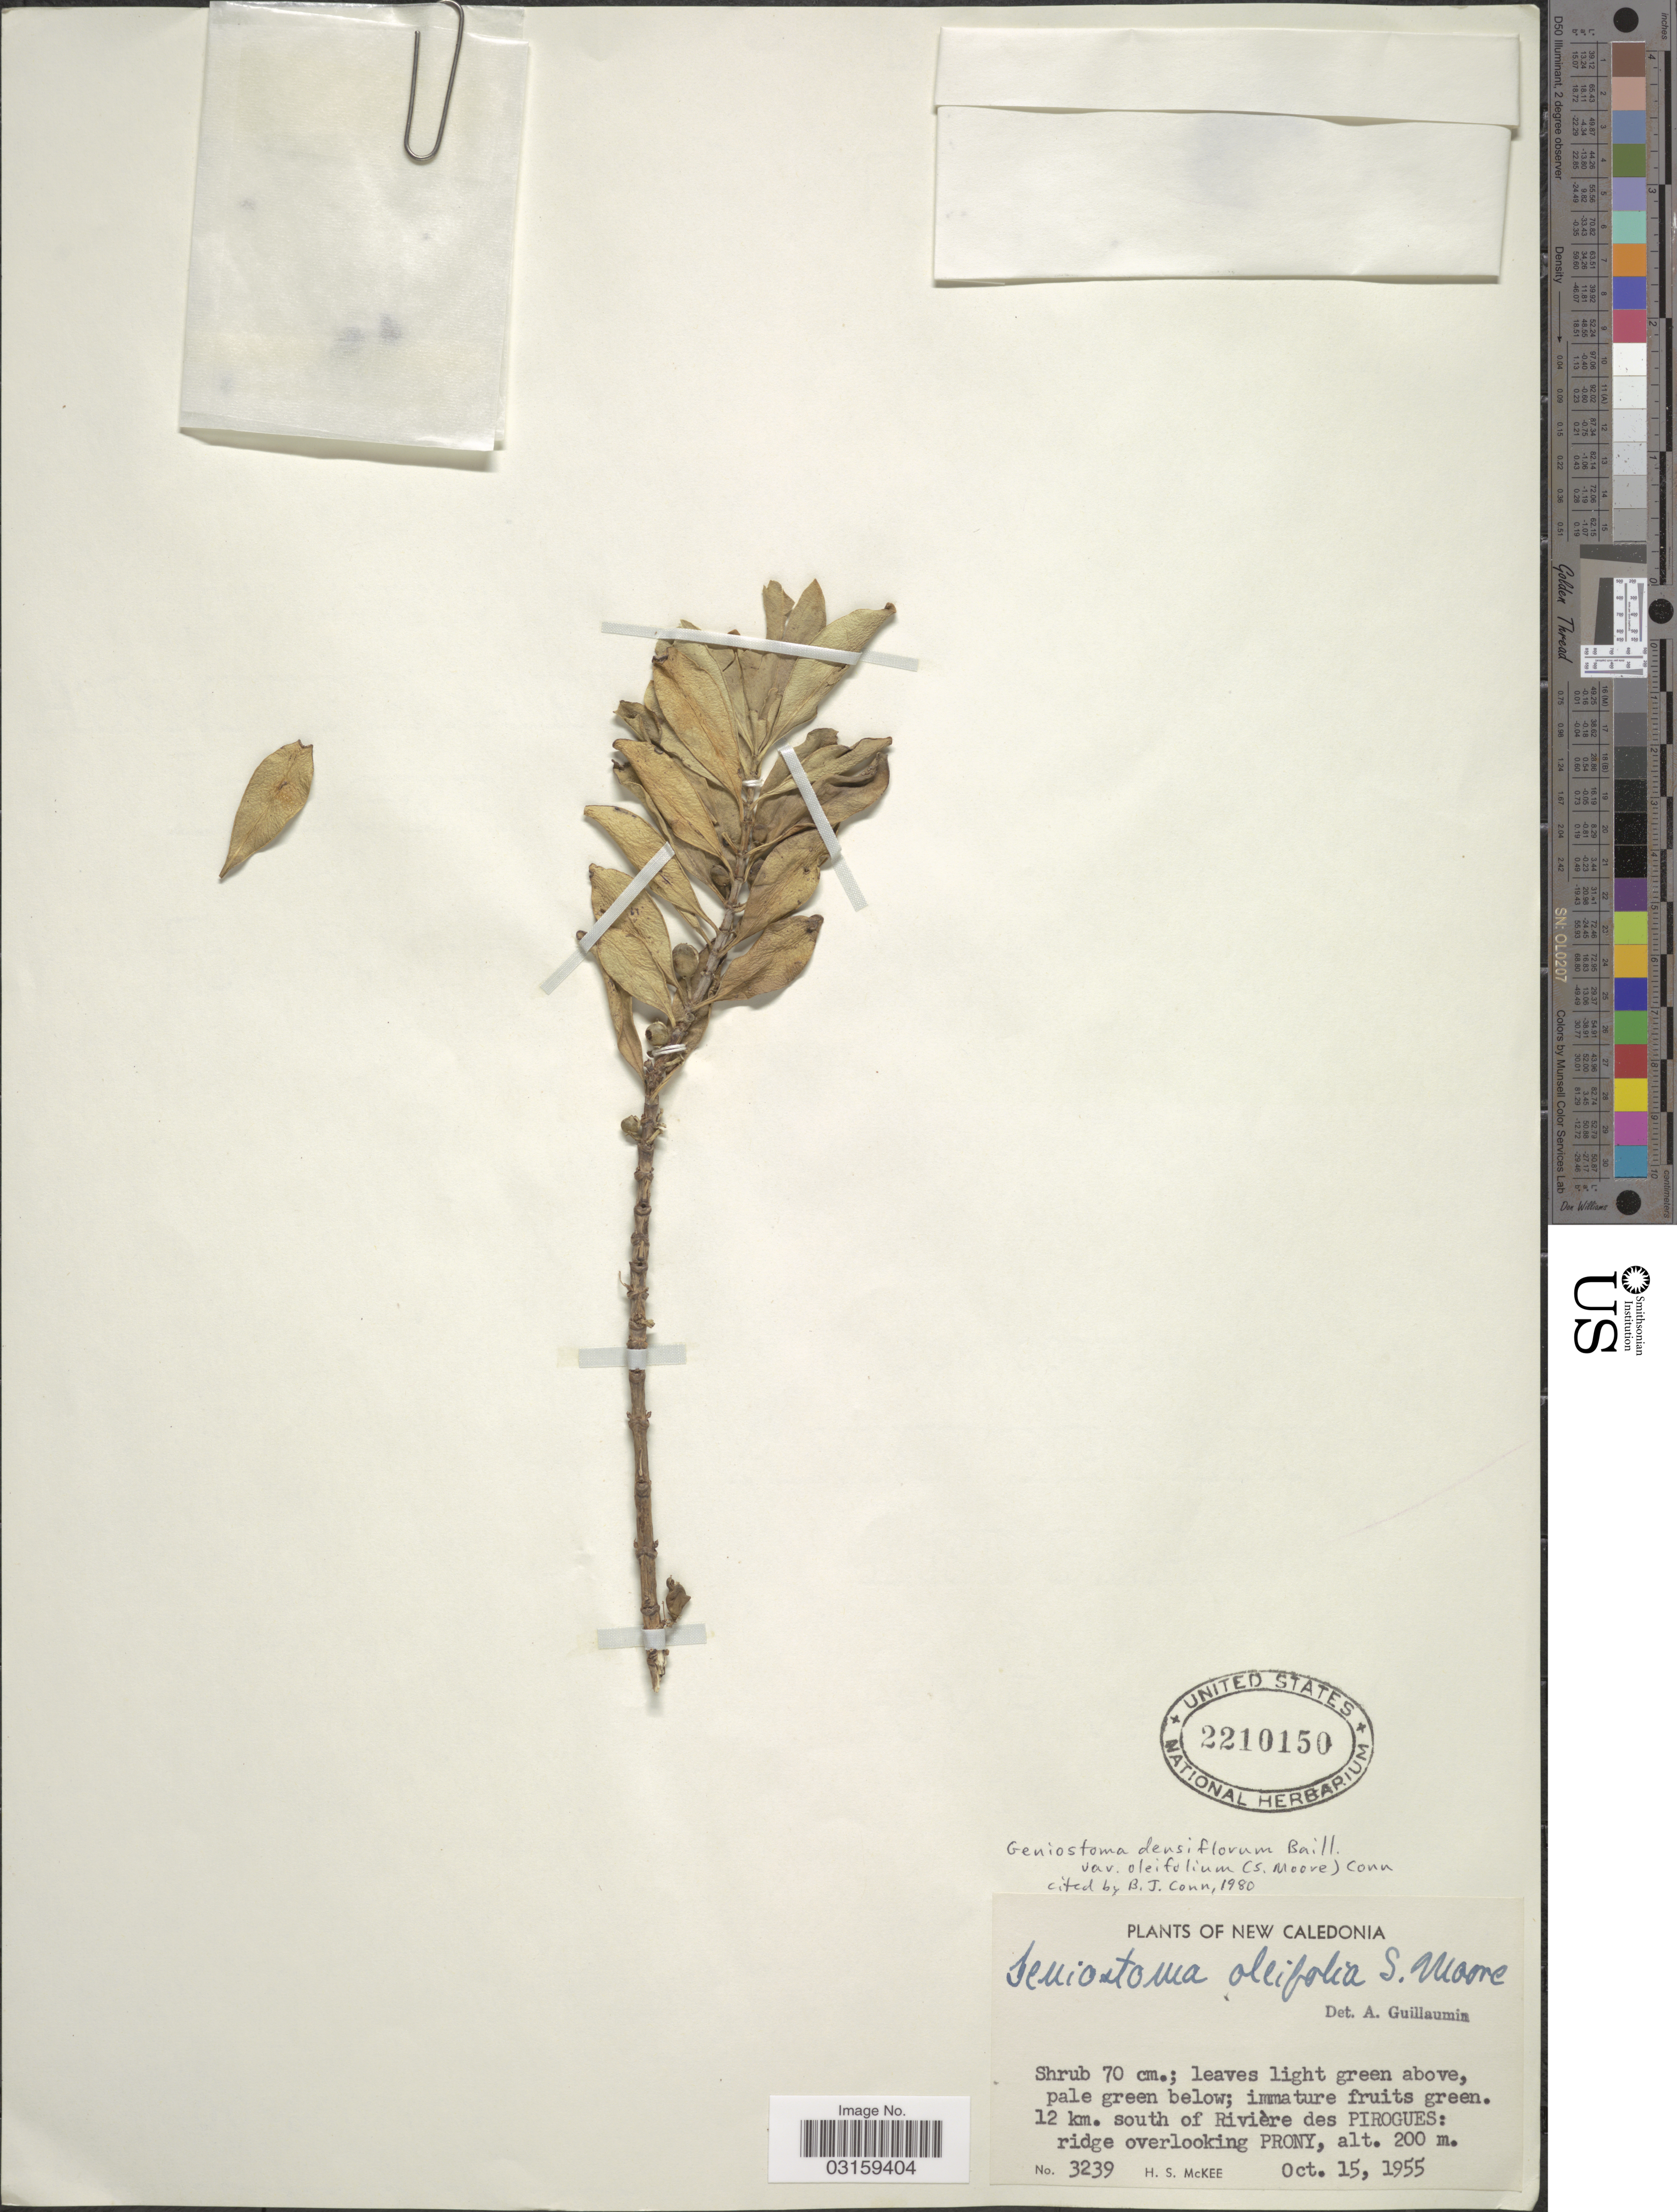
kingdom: Plantae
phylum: Tracheophyta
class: Magnoliopsida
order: Gentianales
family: Loganiaceae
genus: Geniostoma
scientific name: Geniostoma densiflorum var. oleifolium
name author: (S. Moore) B.J. Conn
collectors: H. S. McKee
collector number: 3239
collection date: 1955-10-15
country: New Caledonia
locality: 12 km. south of Rivière des Pirogues: ridge overlooking Prony.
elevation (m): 200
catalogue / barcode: US 2210150